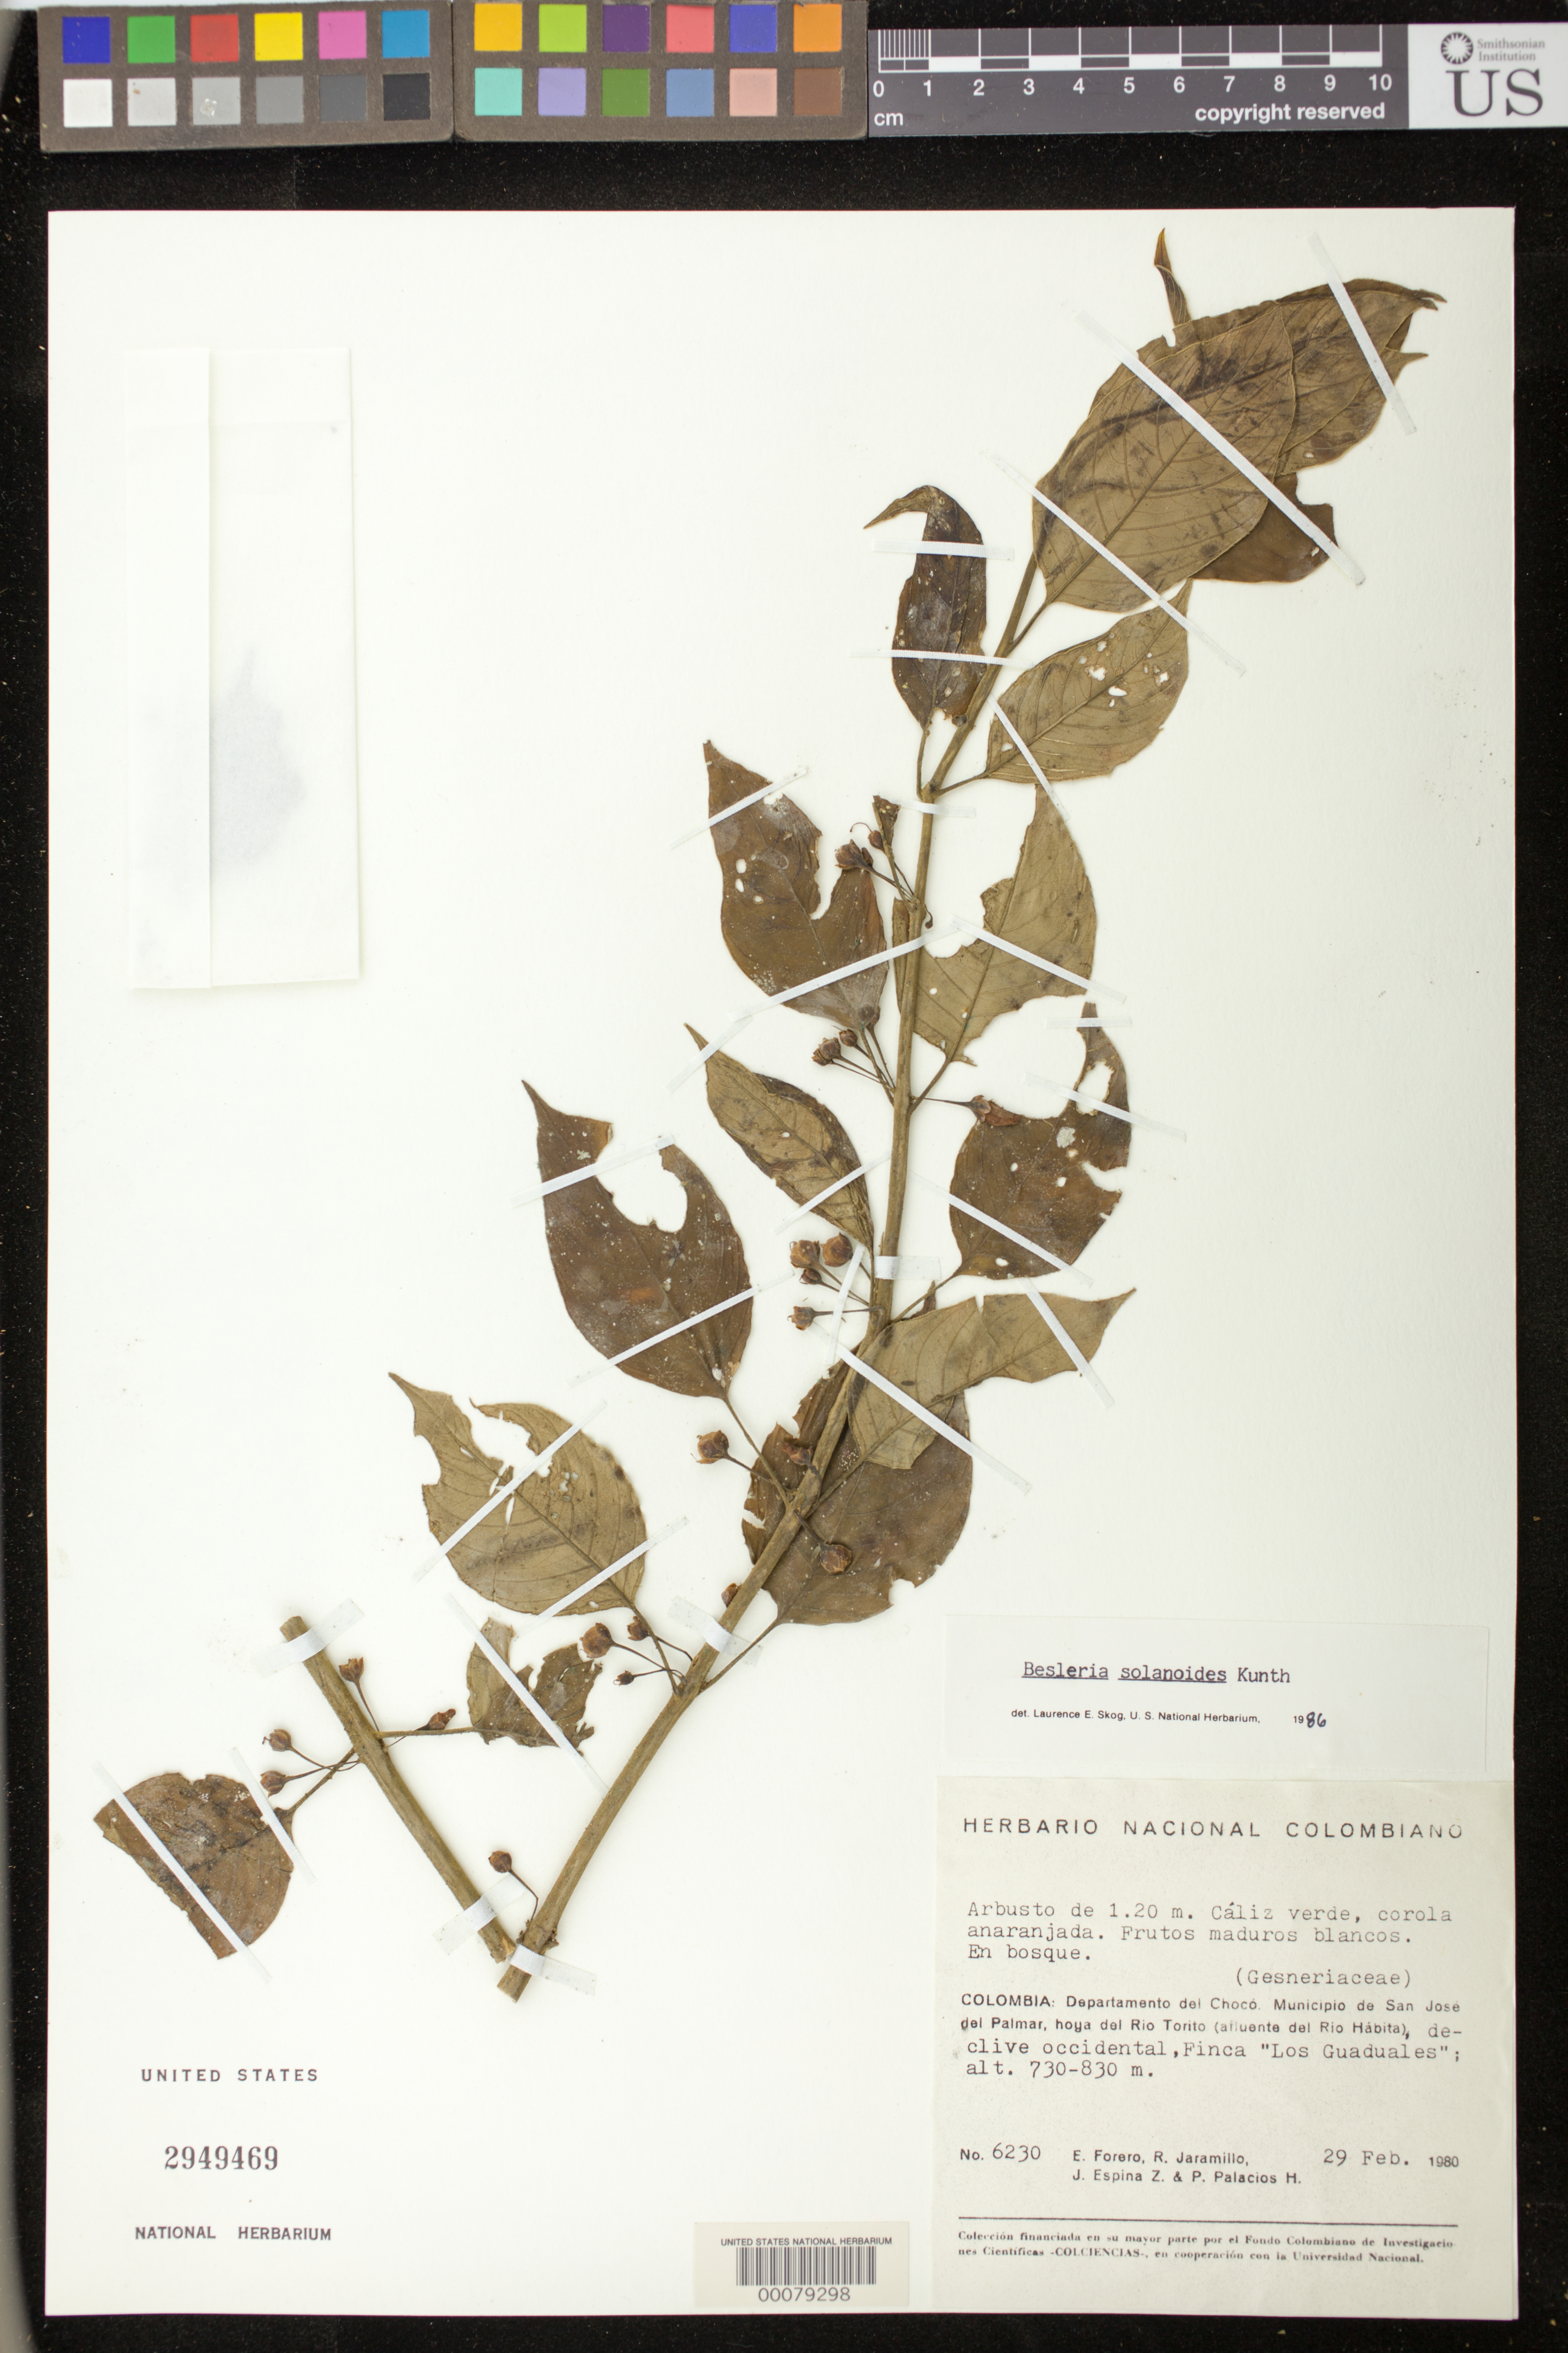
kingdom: Plantae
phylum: Tracheophyta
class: Magnoliopsida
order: Lamiales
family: Gesneriaceae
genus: Besleria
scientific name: Besleria solanoides var. solanoides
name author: Kunth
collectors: E. Forero, R. Jaramillo M., J. Espina Z. & P. Palacios H.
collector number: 6230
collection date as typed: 29 Feb 1980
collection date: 1980-02-29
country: Colombia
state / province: Chocó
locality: Municipio de San Jose del Palmar, valley of Rio Torito (tributaries of Rio Habita), western slope, Finca "Los Guaduales"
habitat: In forest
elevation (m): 730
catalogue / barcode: US 2949469